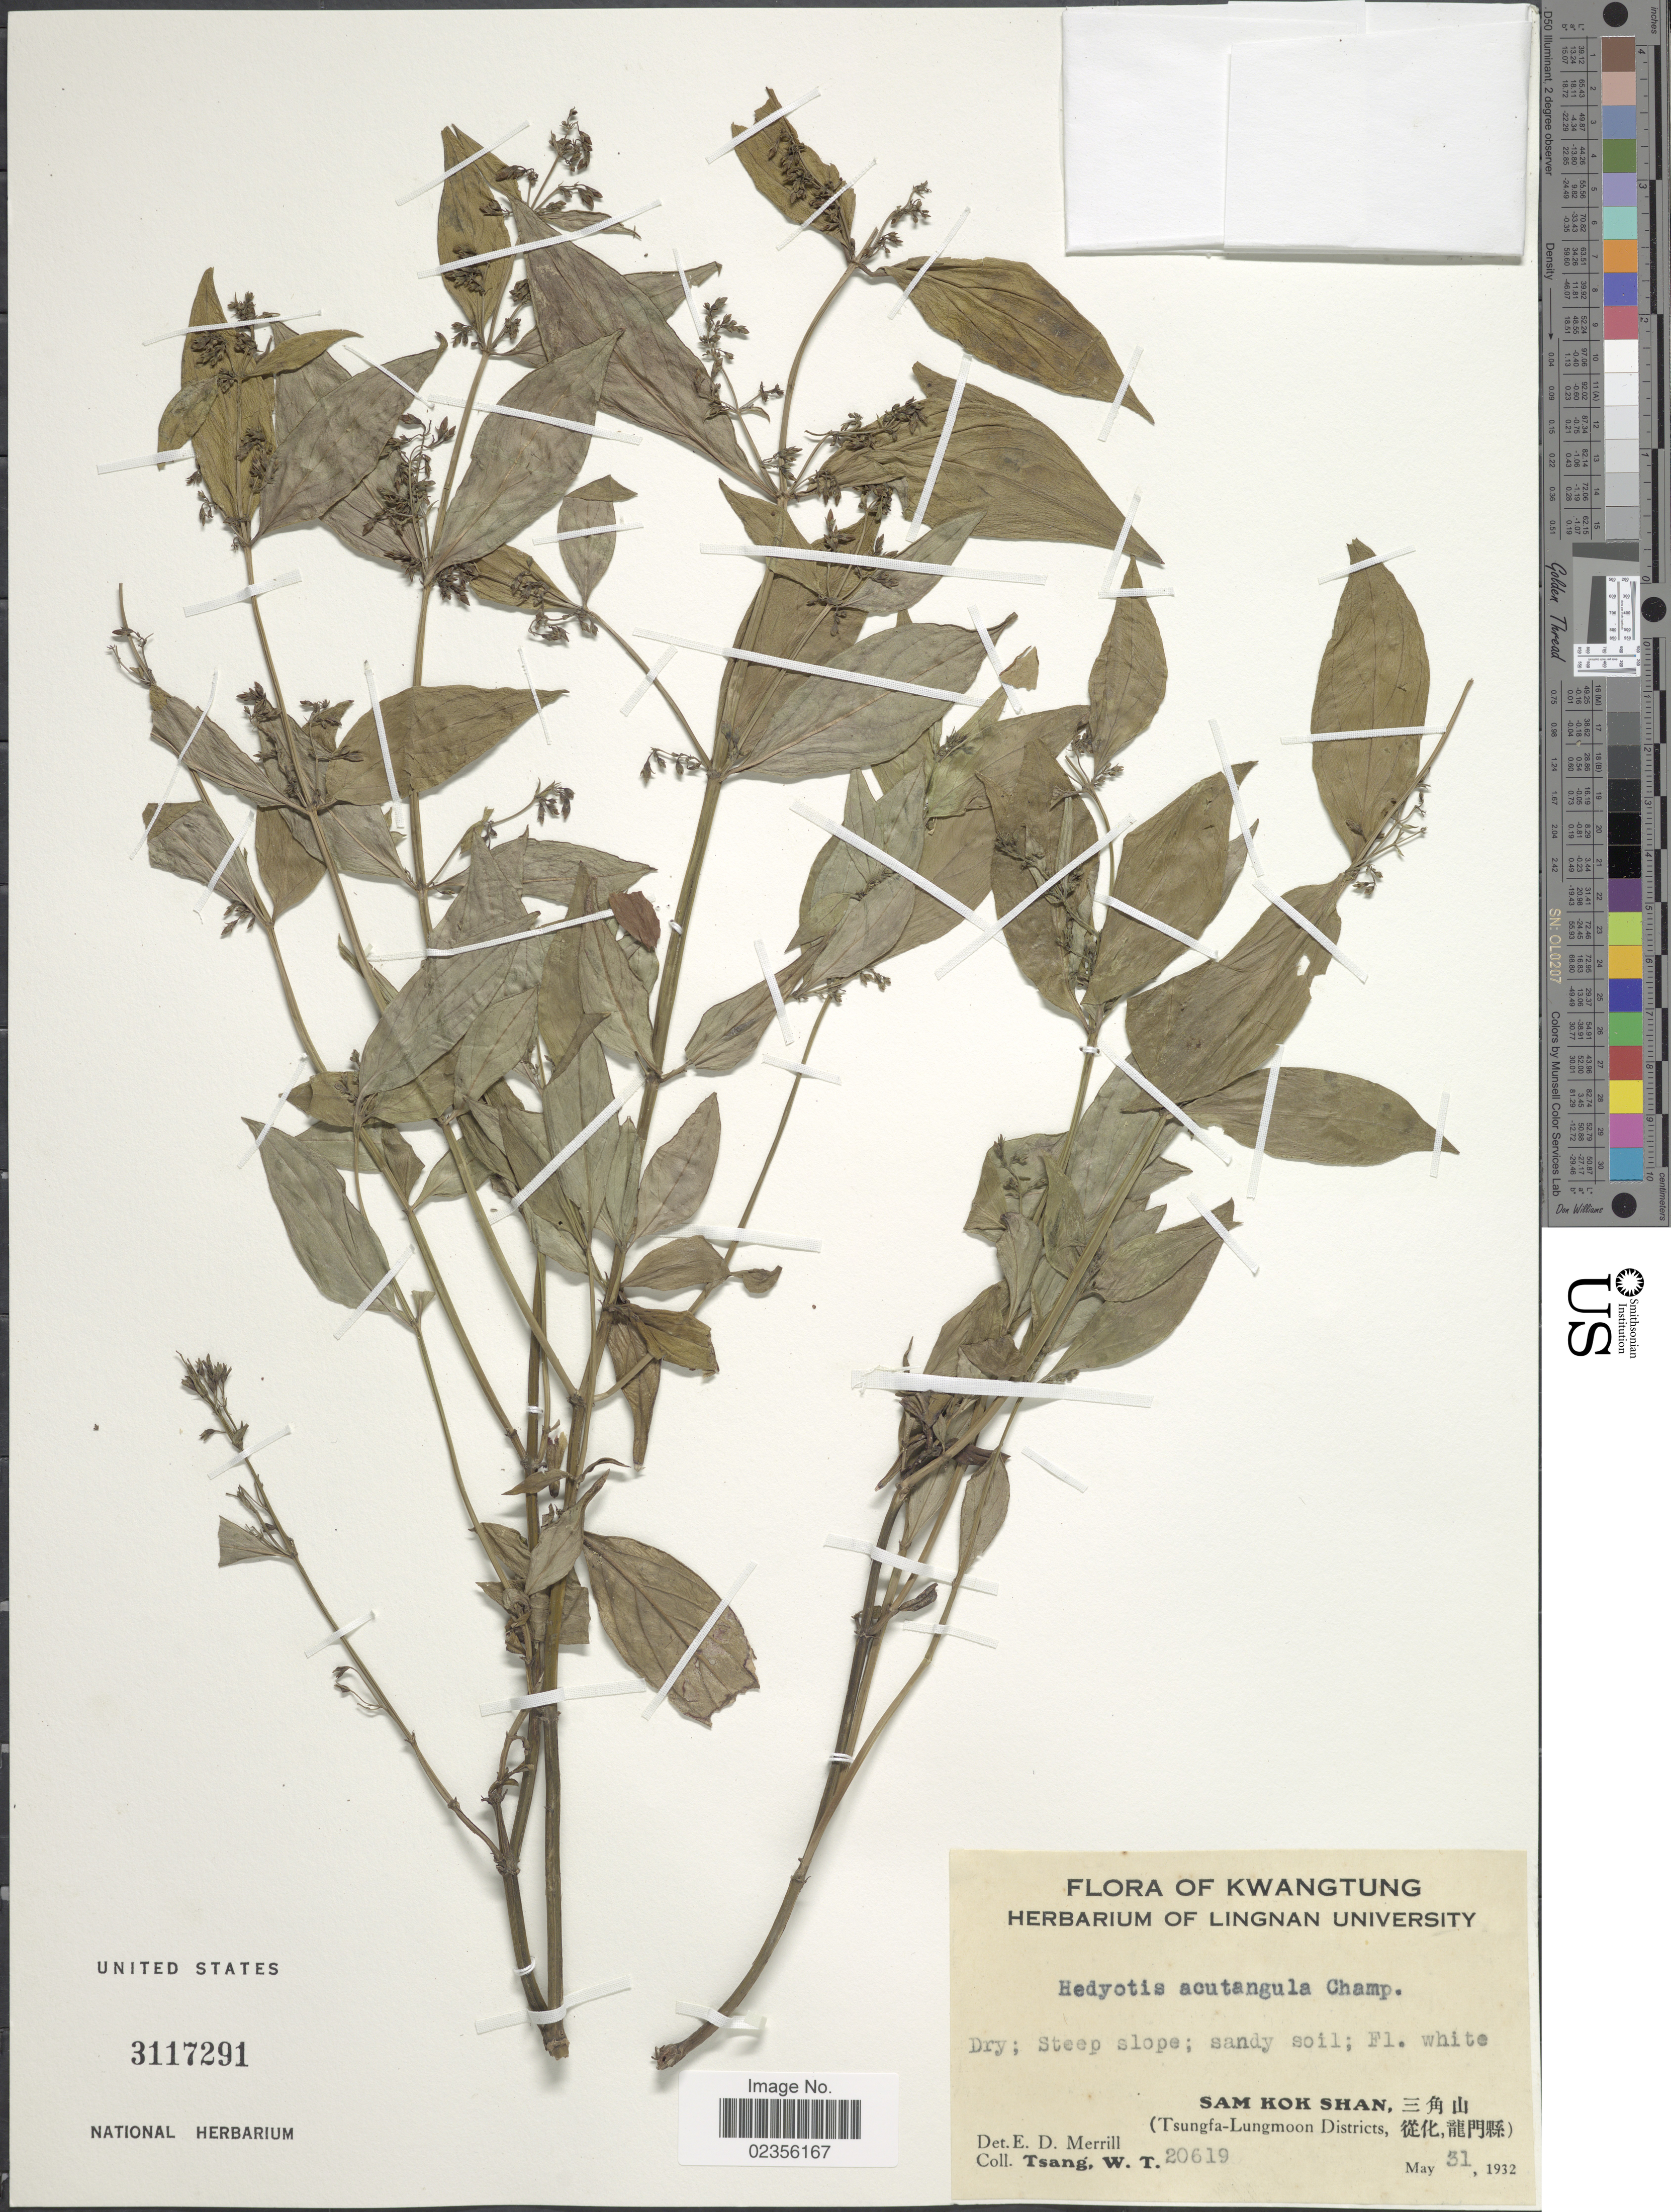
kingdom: Plantae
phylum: Tracheophyta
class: Magnoliopsida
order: Gentianales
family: Rubiaceae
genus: Hedyotis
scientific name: Hedyotis acutangula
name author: Champ. ex Benth.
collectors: W. T. Tsang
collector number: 20619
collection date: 1932-05-31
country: China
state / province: Guangdong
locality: Kwangtung. Sam Kok Shan (Tsungfa-Lungmoon Districts)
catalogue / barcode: US 3117291